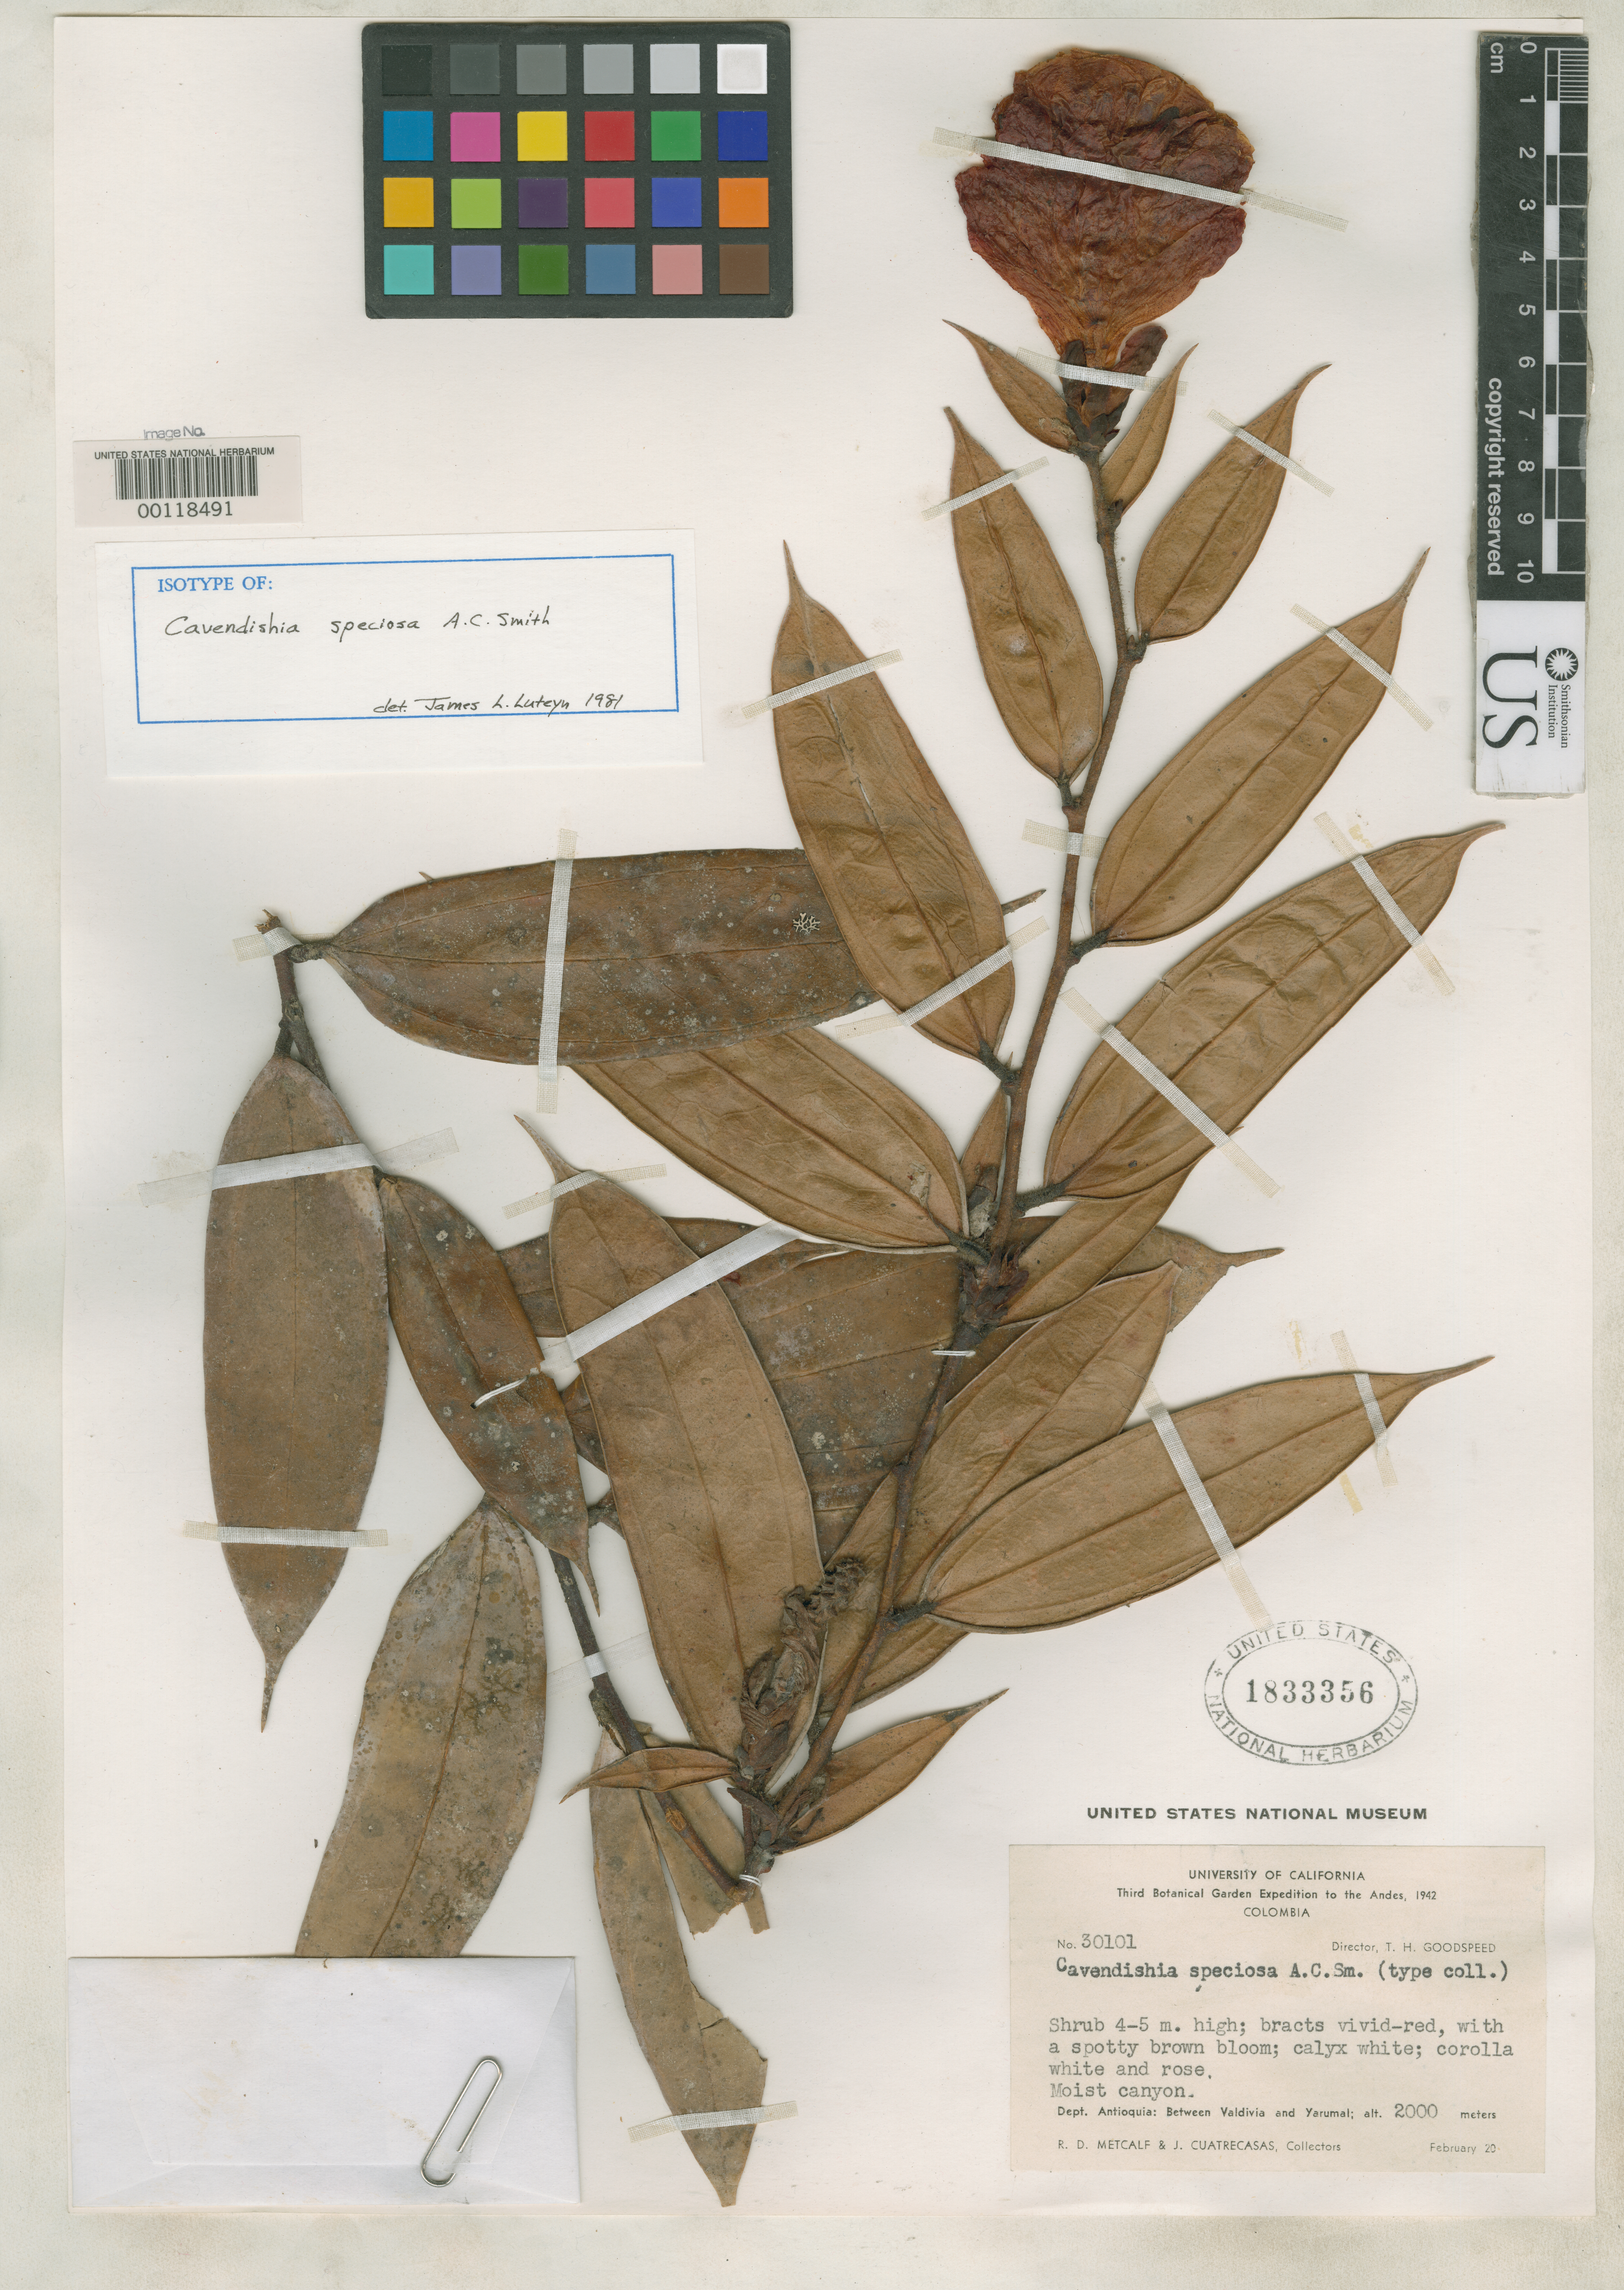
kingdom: Plantae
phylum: Tracheophyta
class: Magnoliopsida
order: Ericales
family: Ericaceae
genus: Cavendishia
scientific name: Cavendishia speciosa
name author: A.C. Sm.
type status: Isotype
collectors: R. D. Metcalf & J. Cuatrecasas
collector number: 30101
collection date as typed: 20 Feb 1942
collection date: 1942-02-20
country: Colombia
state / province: Antioquia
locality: Between Valdivia & Yarumal.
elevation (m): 2000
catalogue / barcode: US 1833356